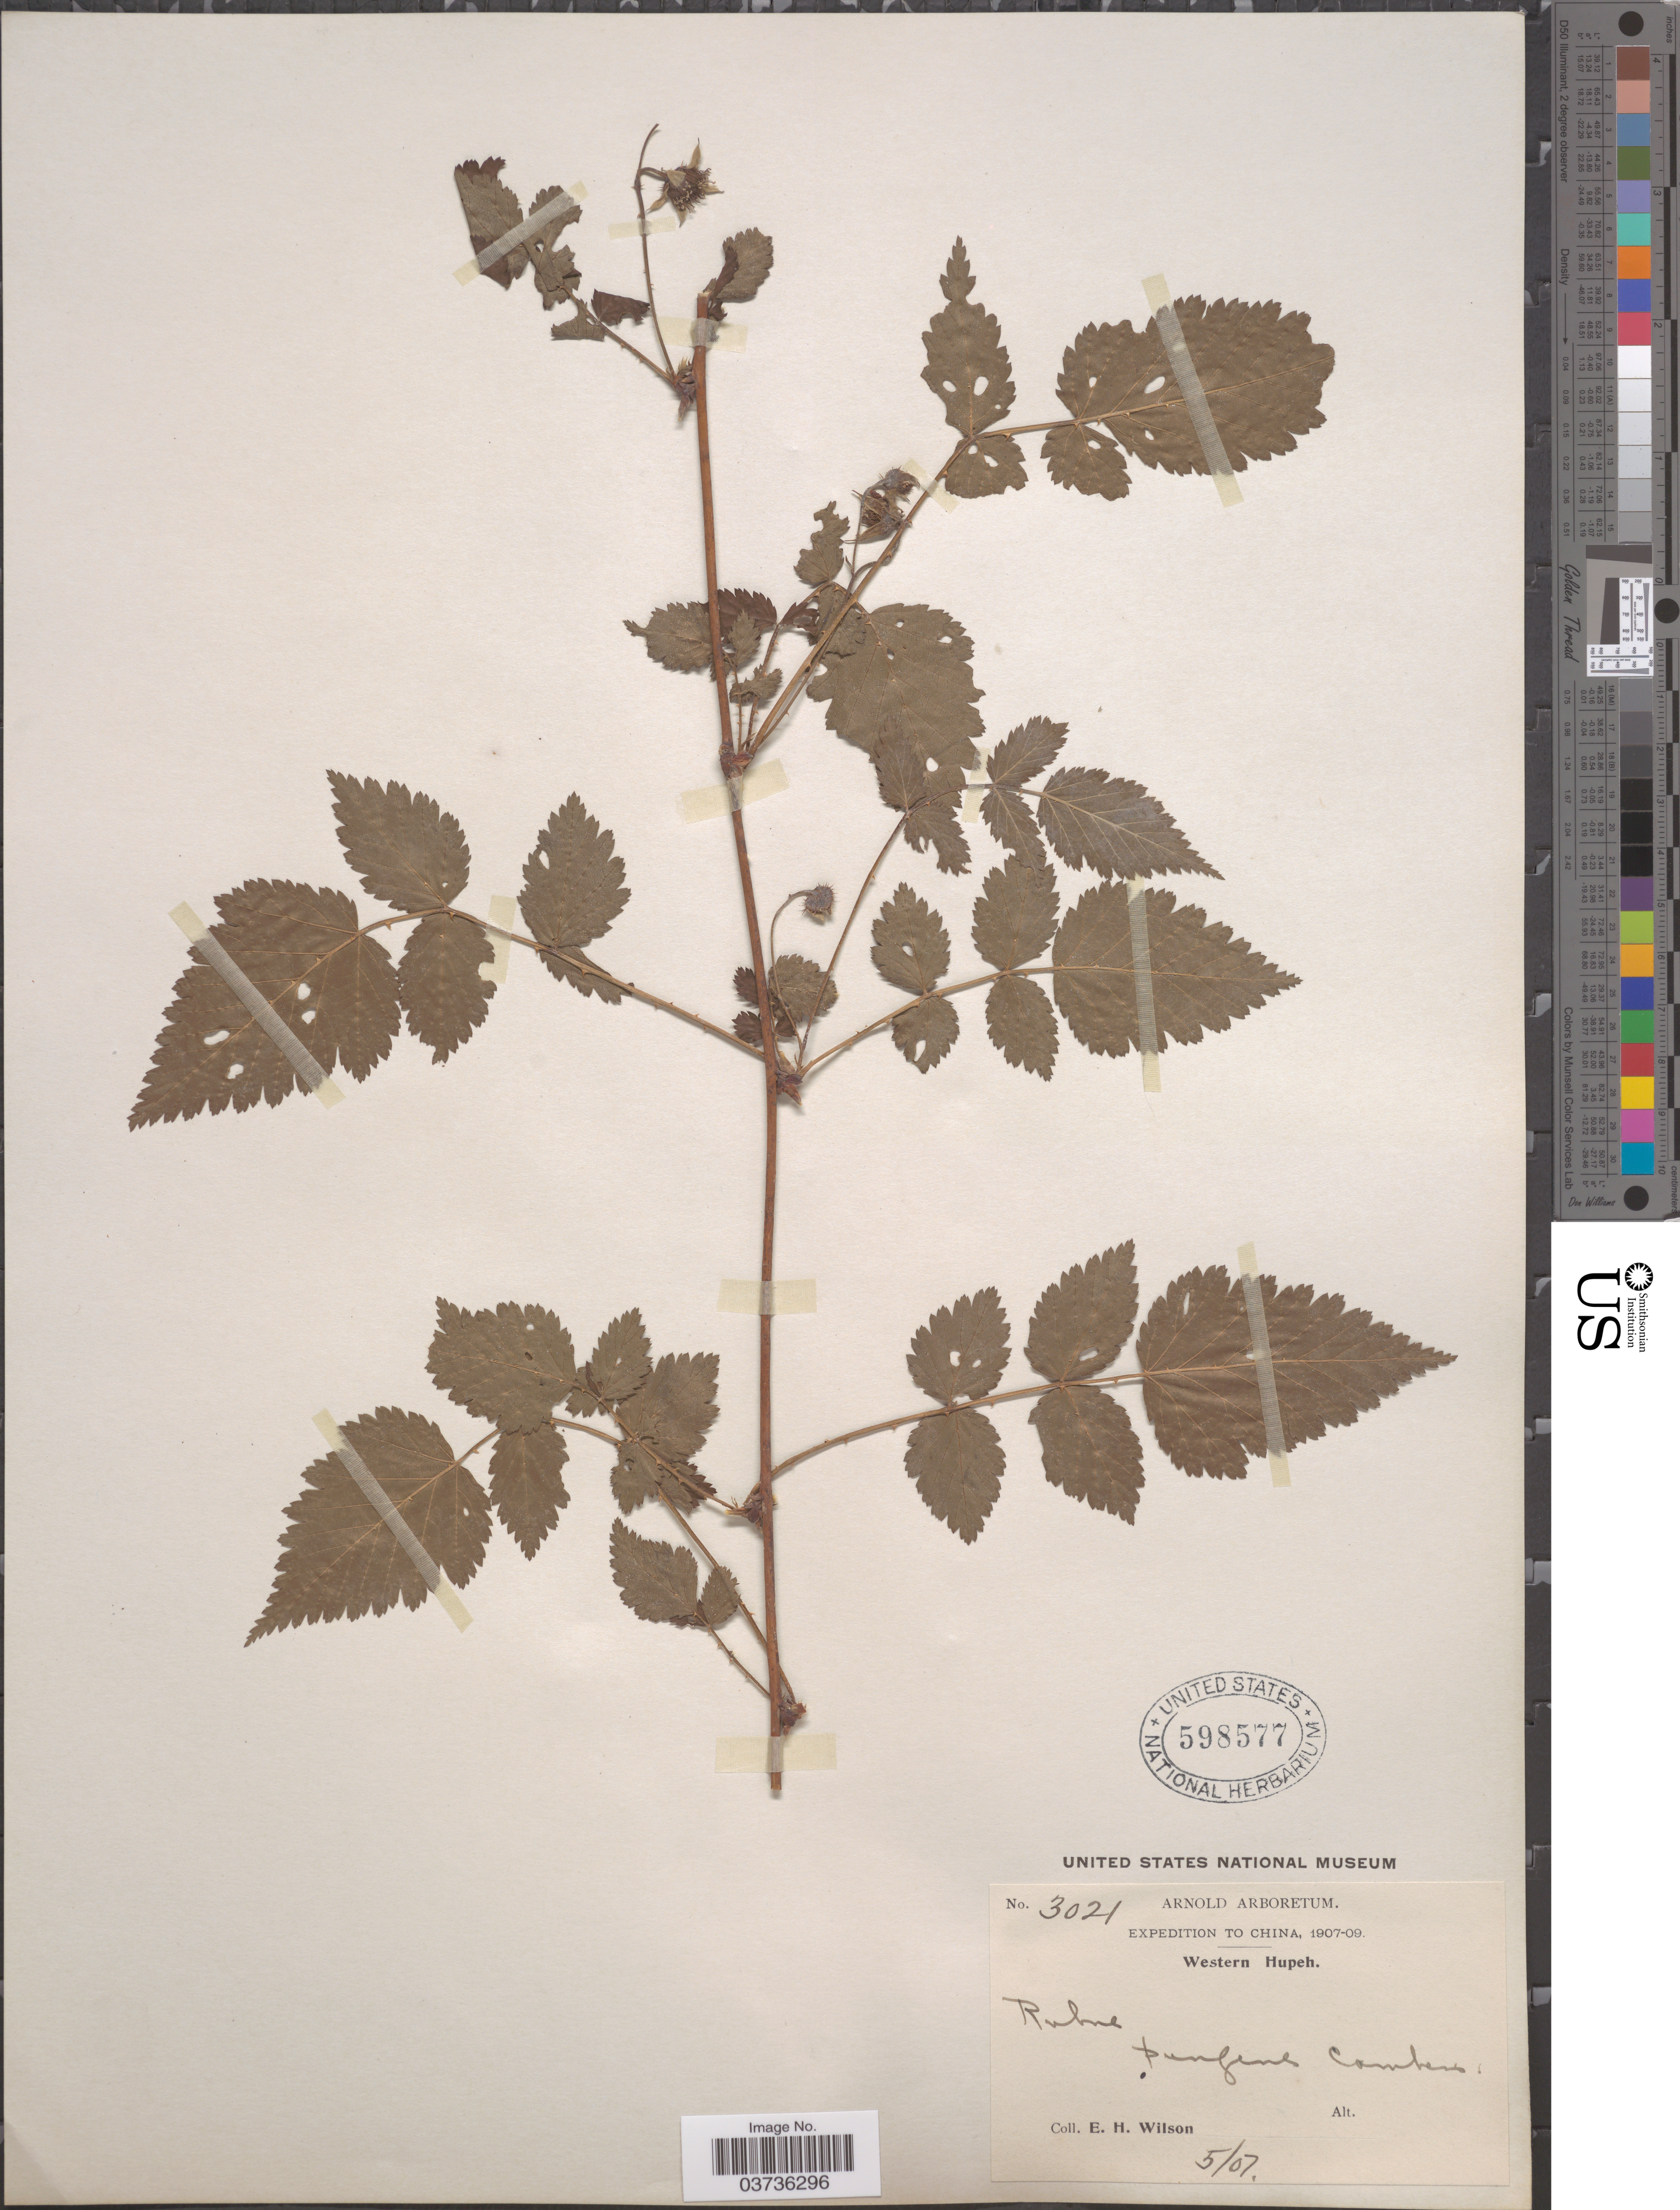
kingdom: Plantae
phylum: Tracheophyta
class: Magnoliopsida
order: Rosales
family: Rosaceae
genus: Rubus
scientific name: Rubus pungens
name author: Cambess.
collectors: E. Wilson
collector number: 3021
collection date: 1907-05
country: China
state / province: Hubei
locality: Western Hupeh.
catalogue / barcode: US 598577